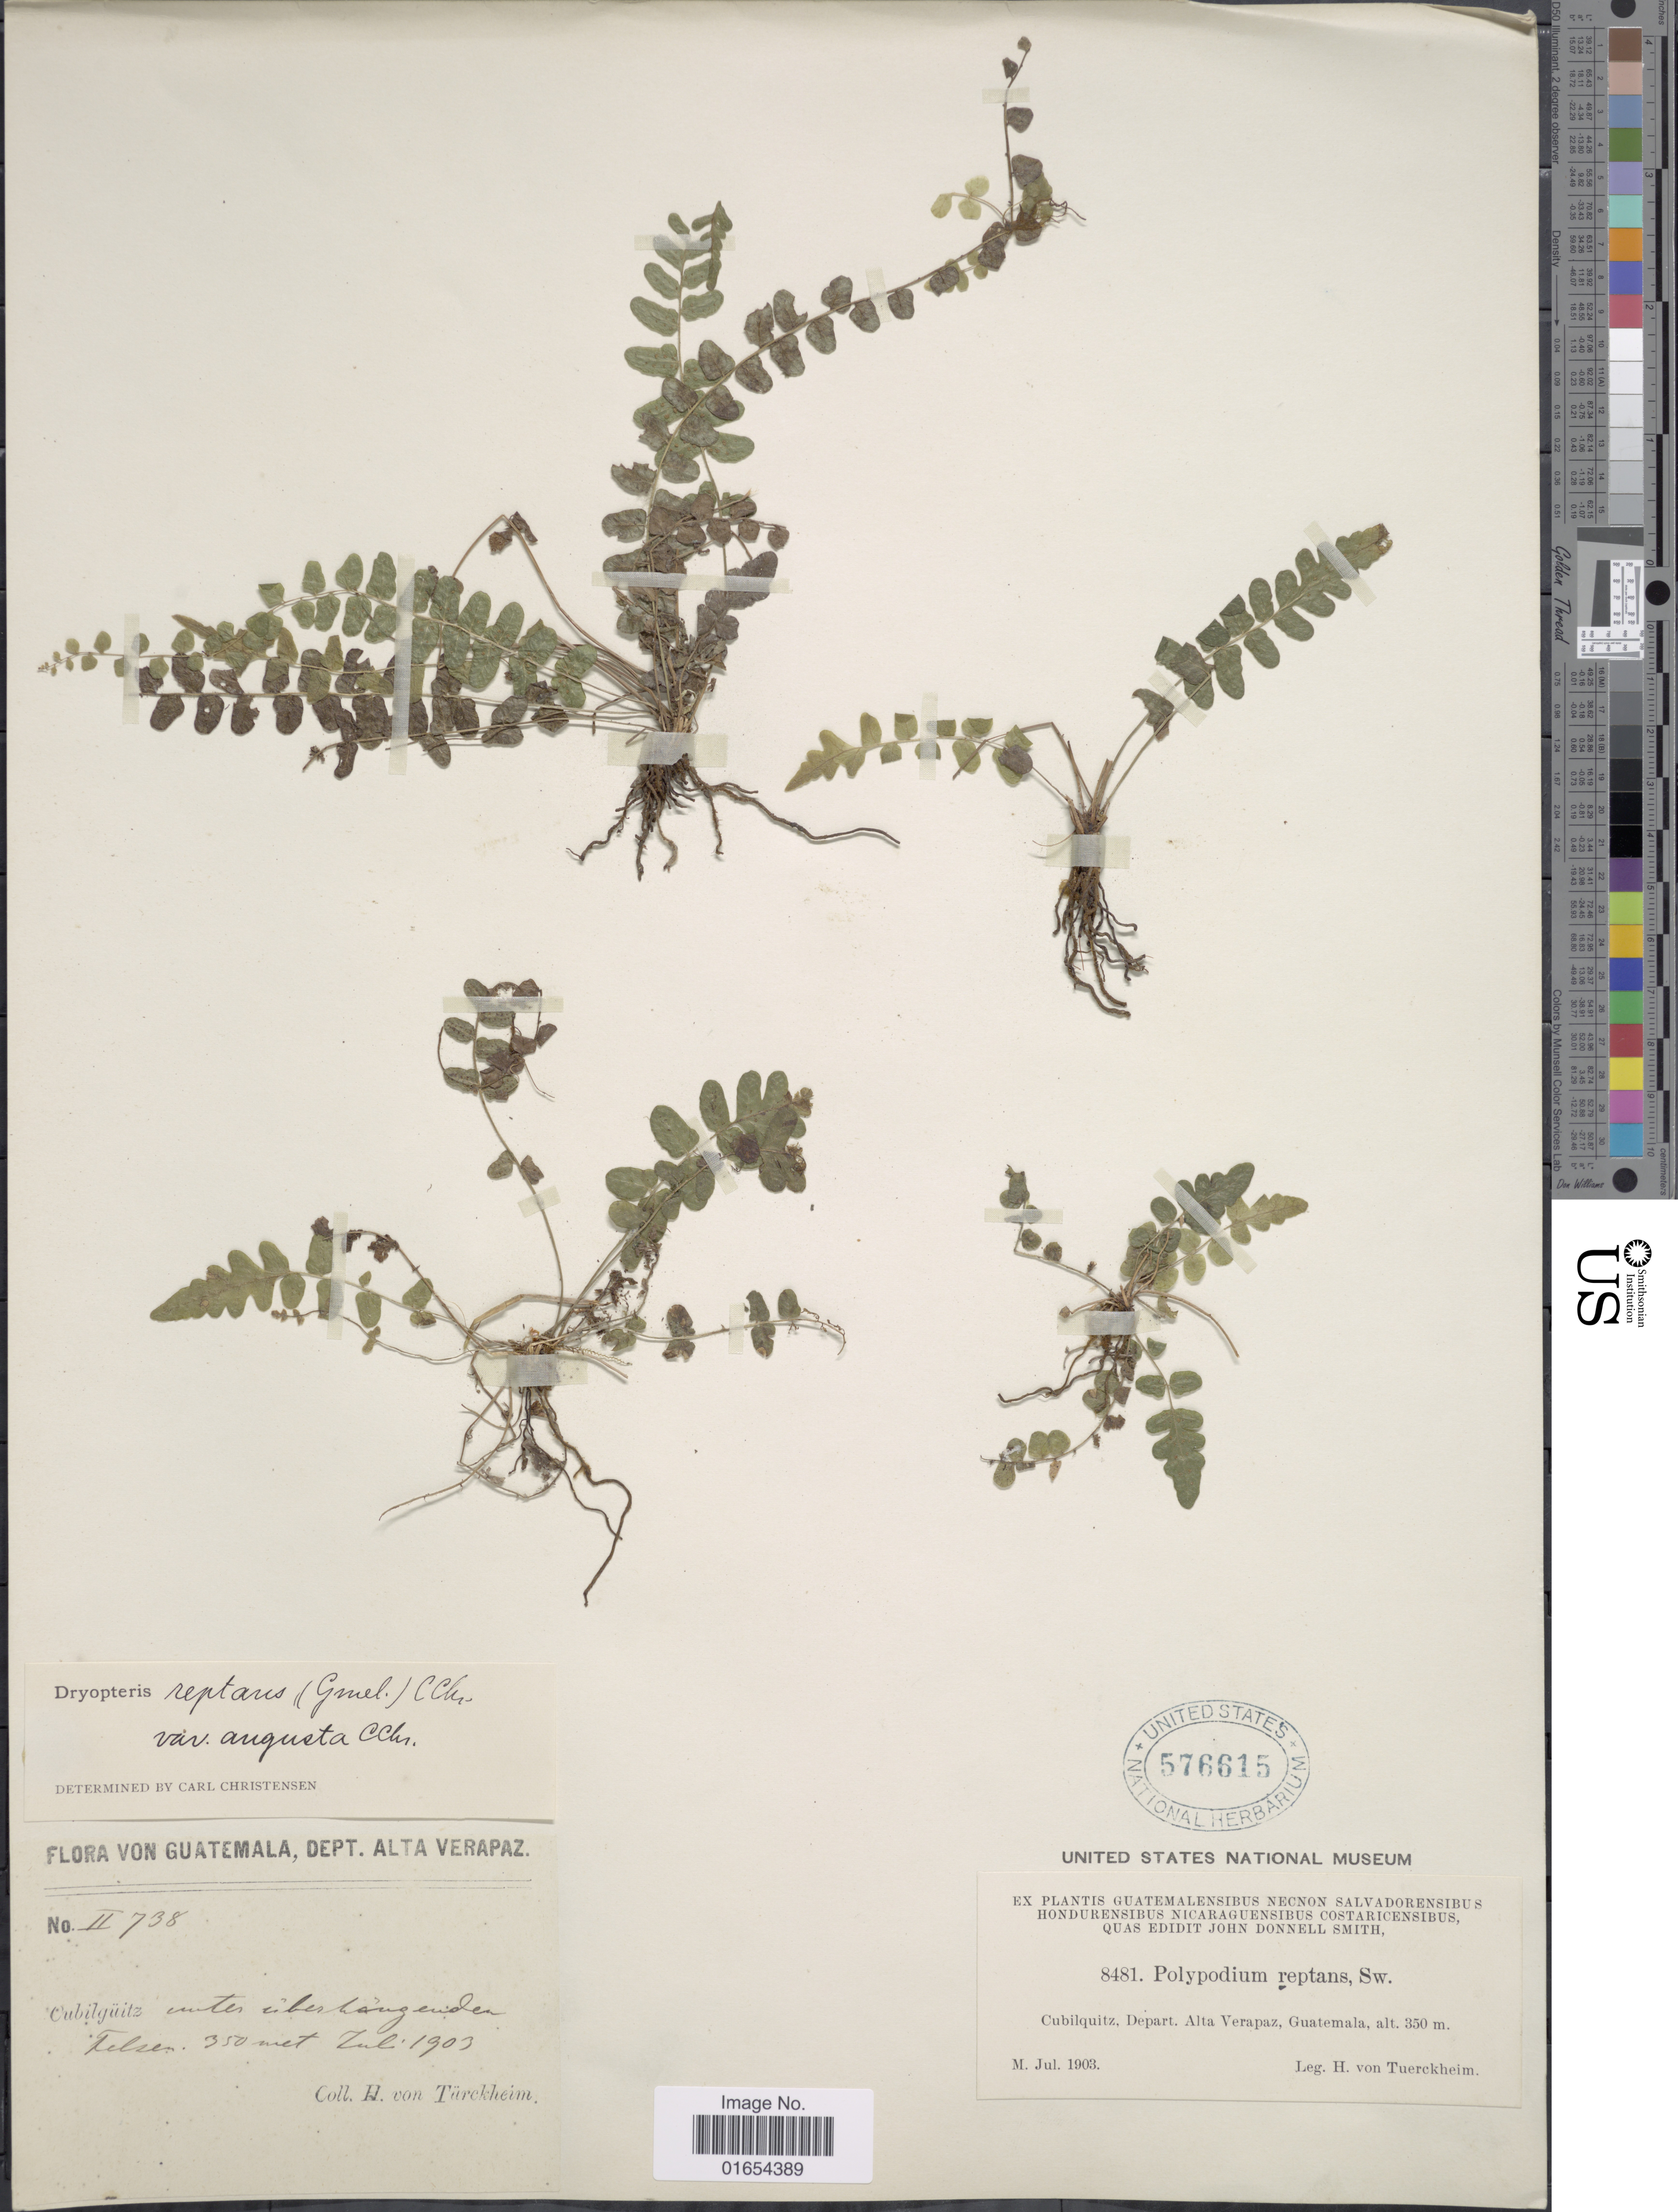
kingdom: Plantae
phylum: Tracheophyta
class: Polypodiopsida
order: Polypodiales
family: Thelypteridaceae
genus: Goniopteris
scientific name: Goniopteris reptans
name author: (J.F. Gmel.) C. Presl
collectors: H. von Türckheim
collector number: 8481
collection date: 1903-07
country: Guatemala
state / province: Alta Verapaz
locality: Cubilquitz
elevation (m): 350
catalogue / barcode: US 576615